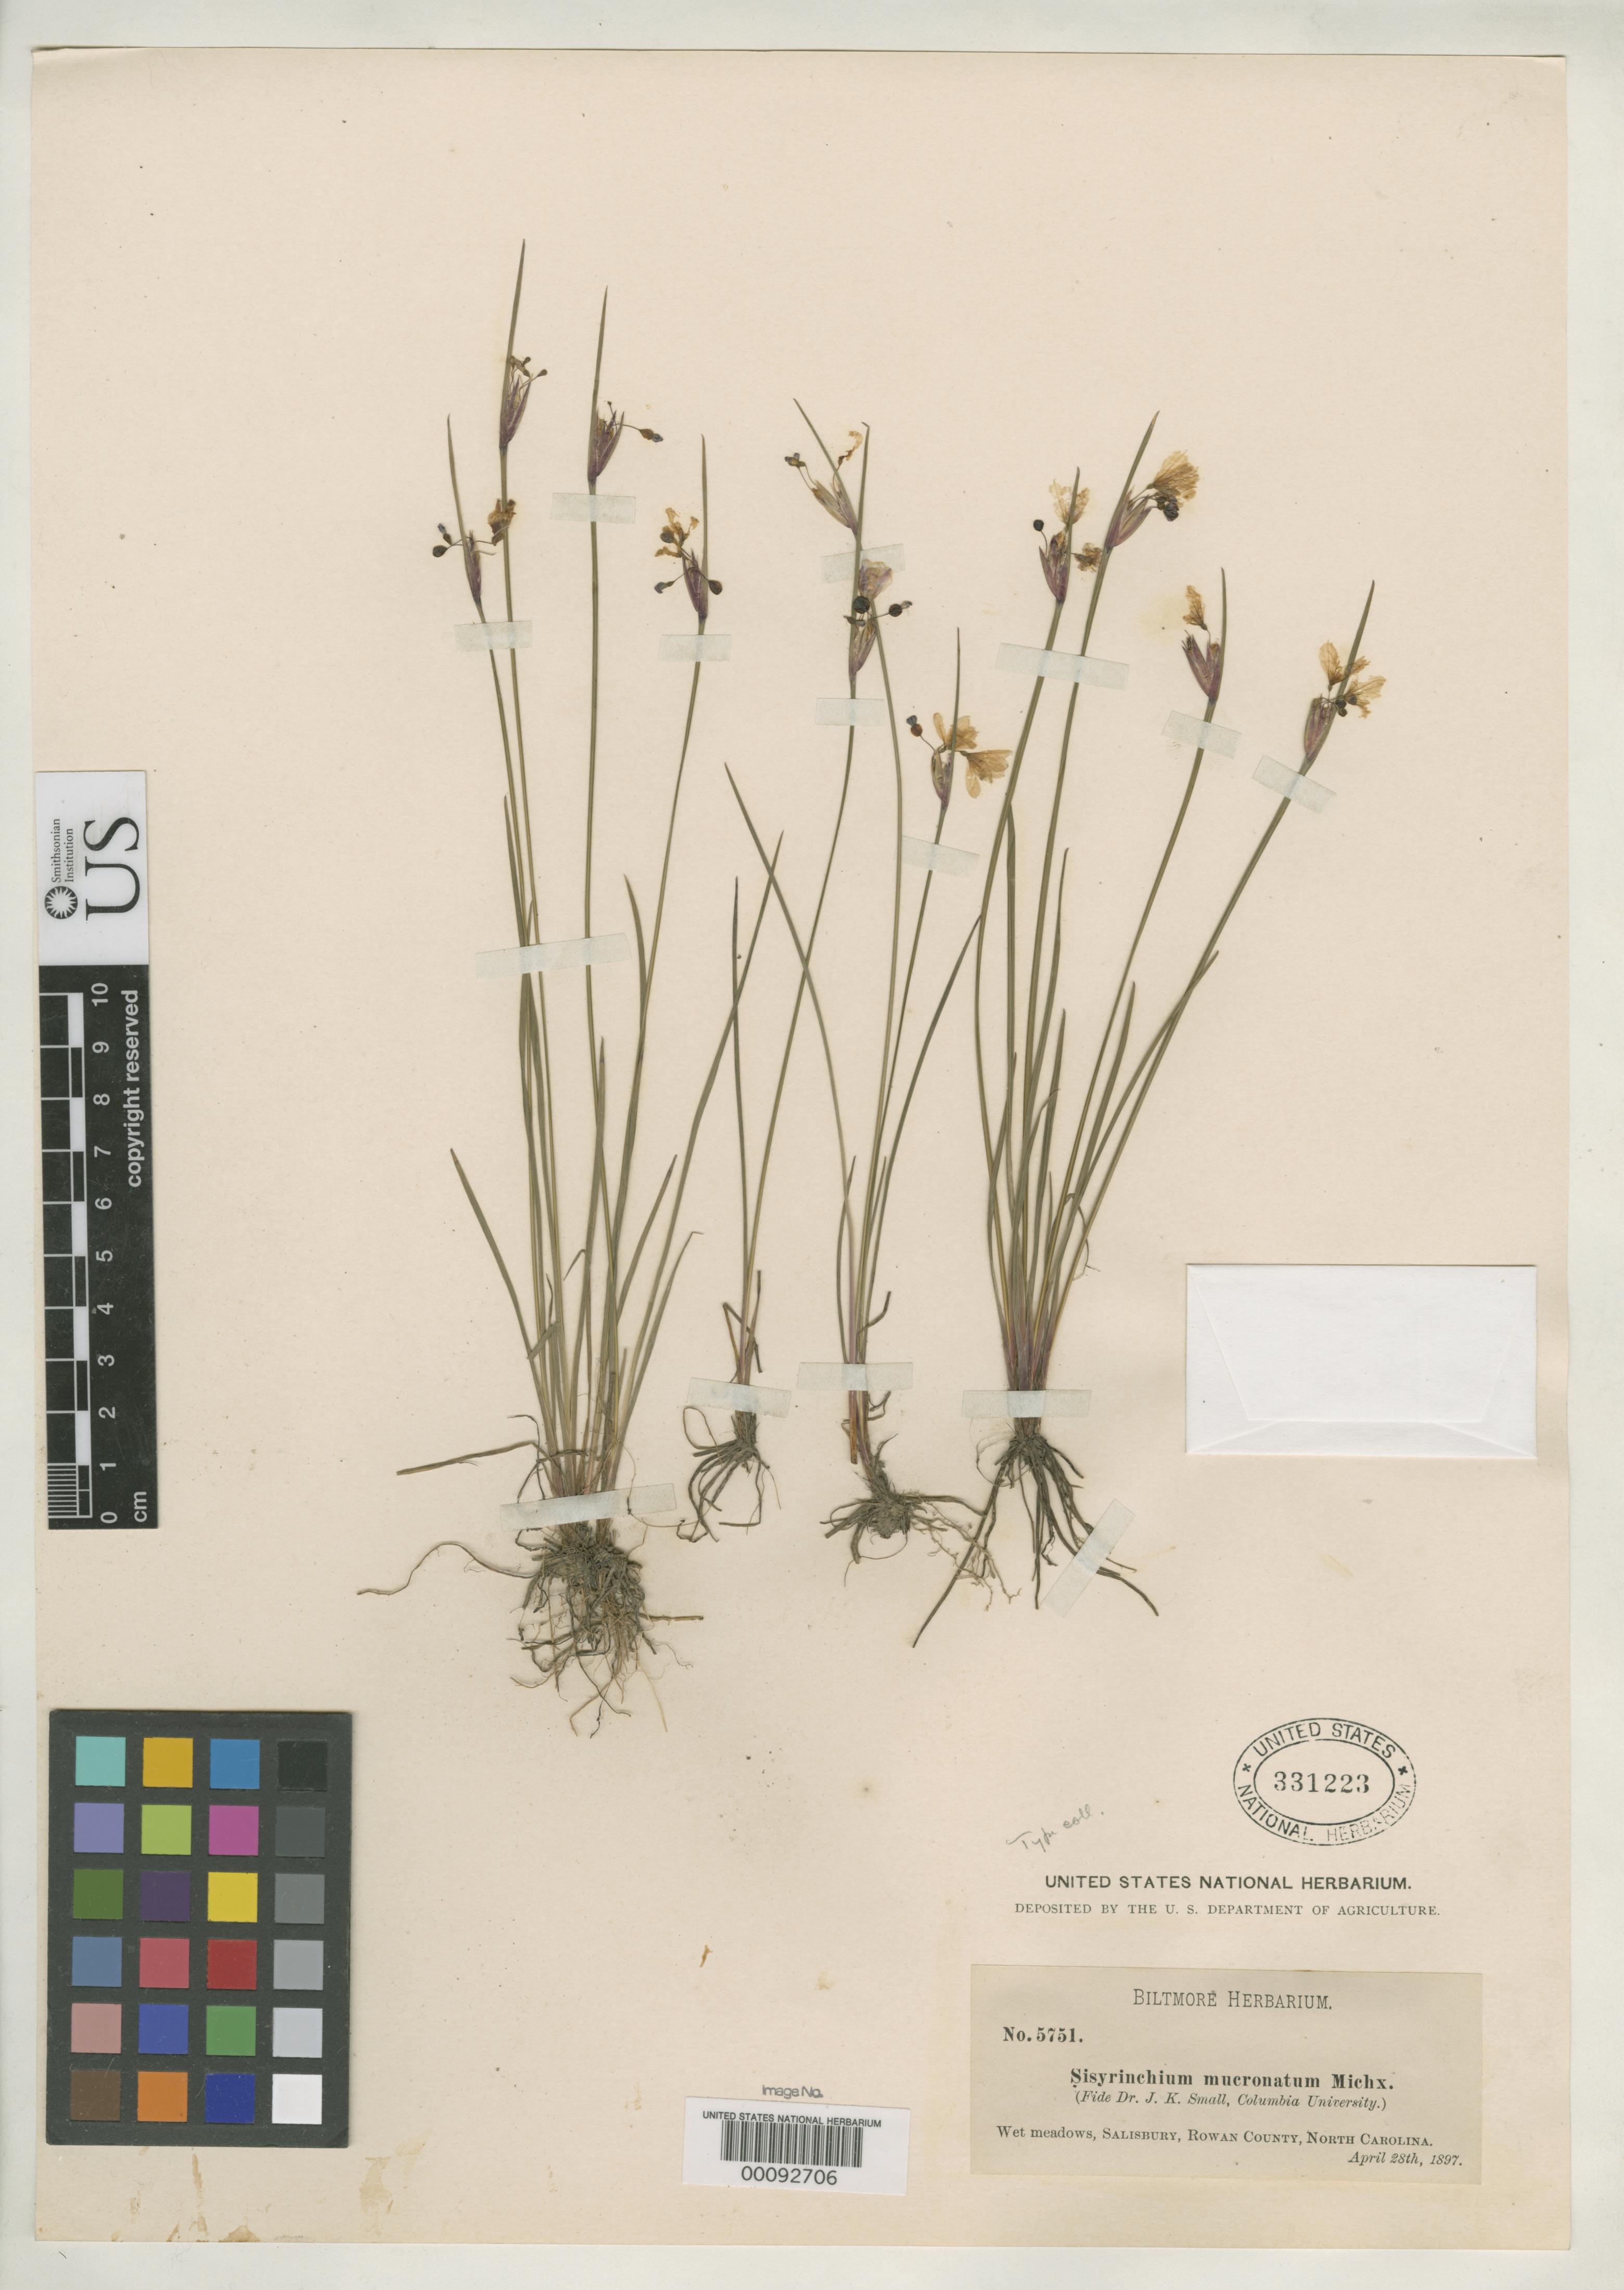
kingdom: Plantae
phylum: Tracheophyta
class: Liliopsida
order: Asparagales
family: Iridaceae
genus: Sisyrinchium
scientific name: Sisyrinchium asheianum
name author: E.P. Bicknell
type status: Type Collection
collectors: ex herb. Biltmore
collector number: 5751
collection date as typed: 28 Apr 1897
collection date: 1897-04-28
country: United States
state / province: North Carolina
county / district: Rowan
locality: Salisbury.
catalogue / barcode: US 331223